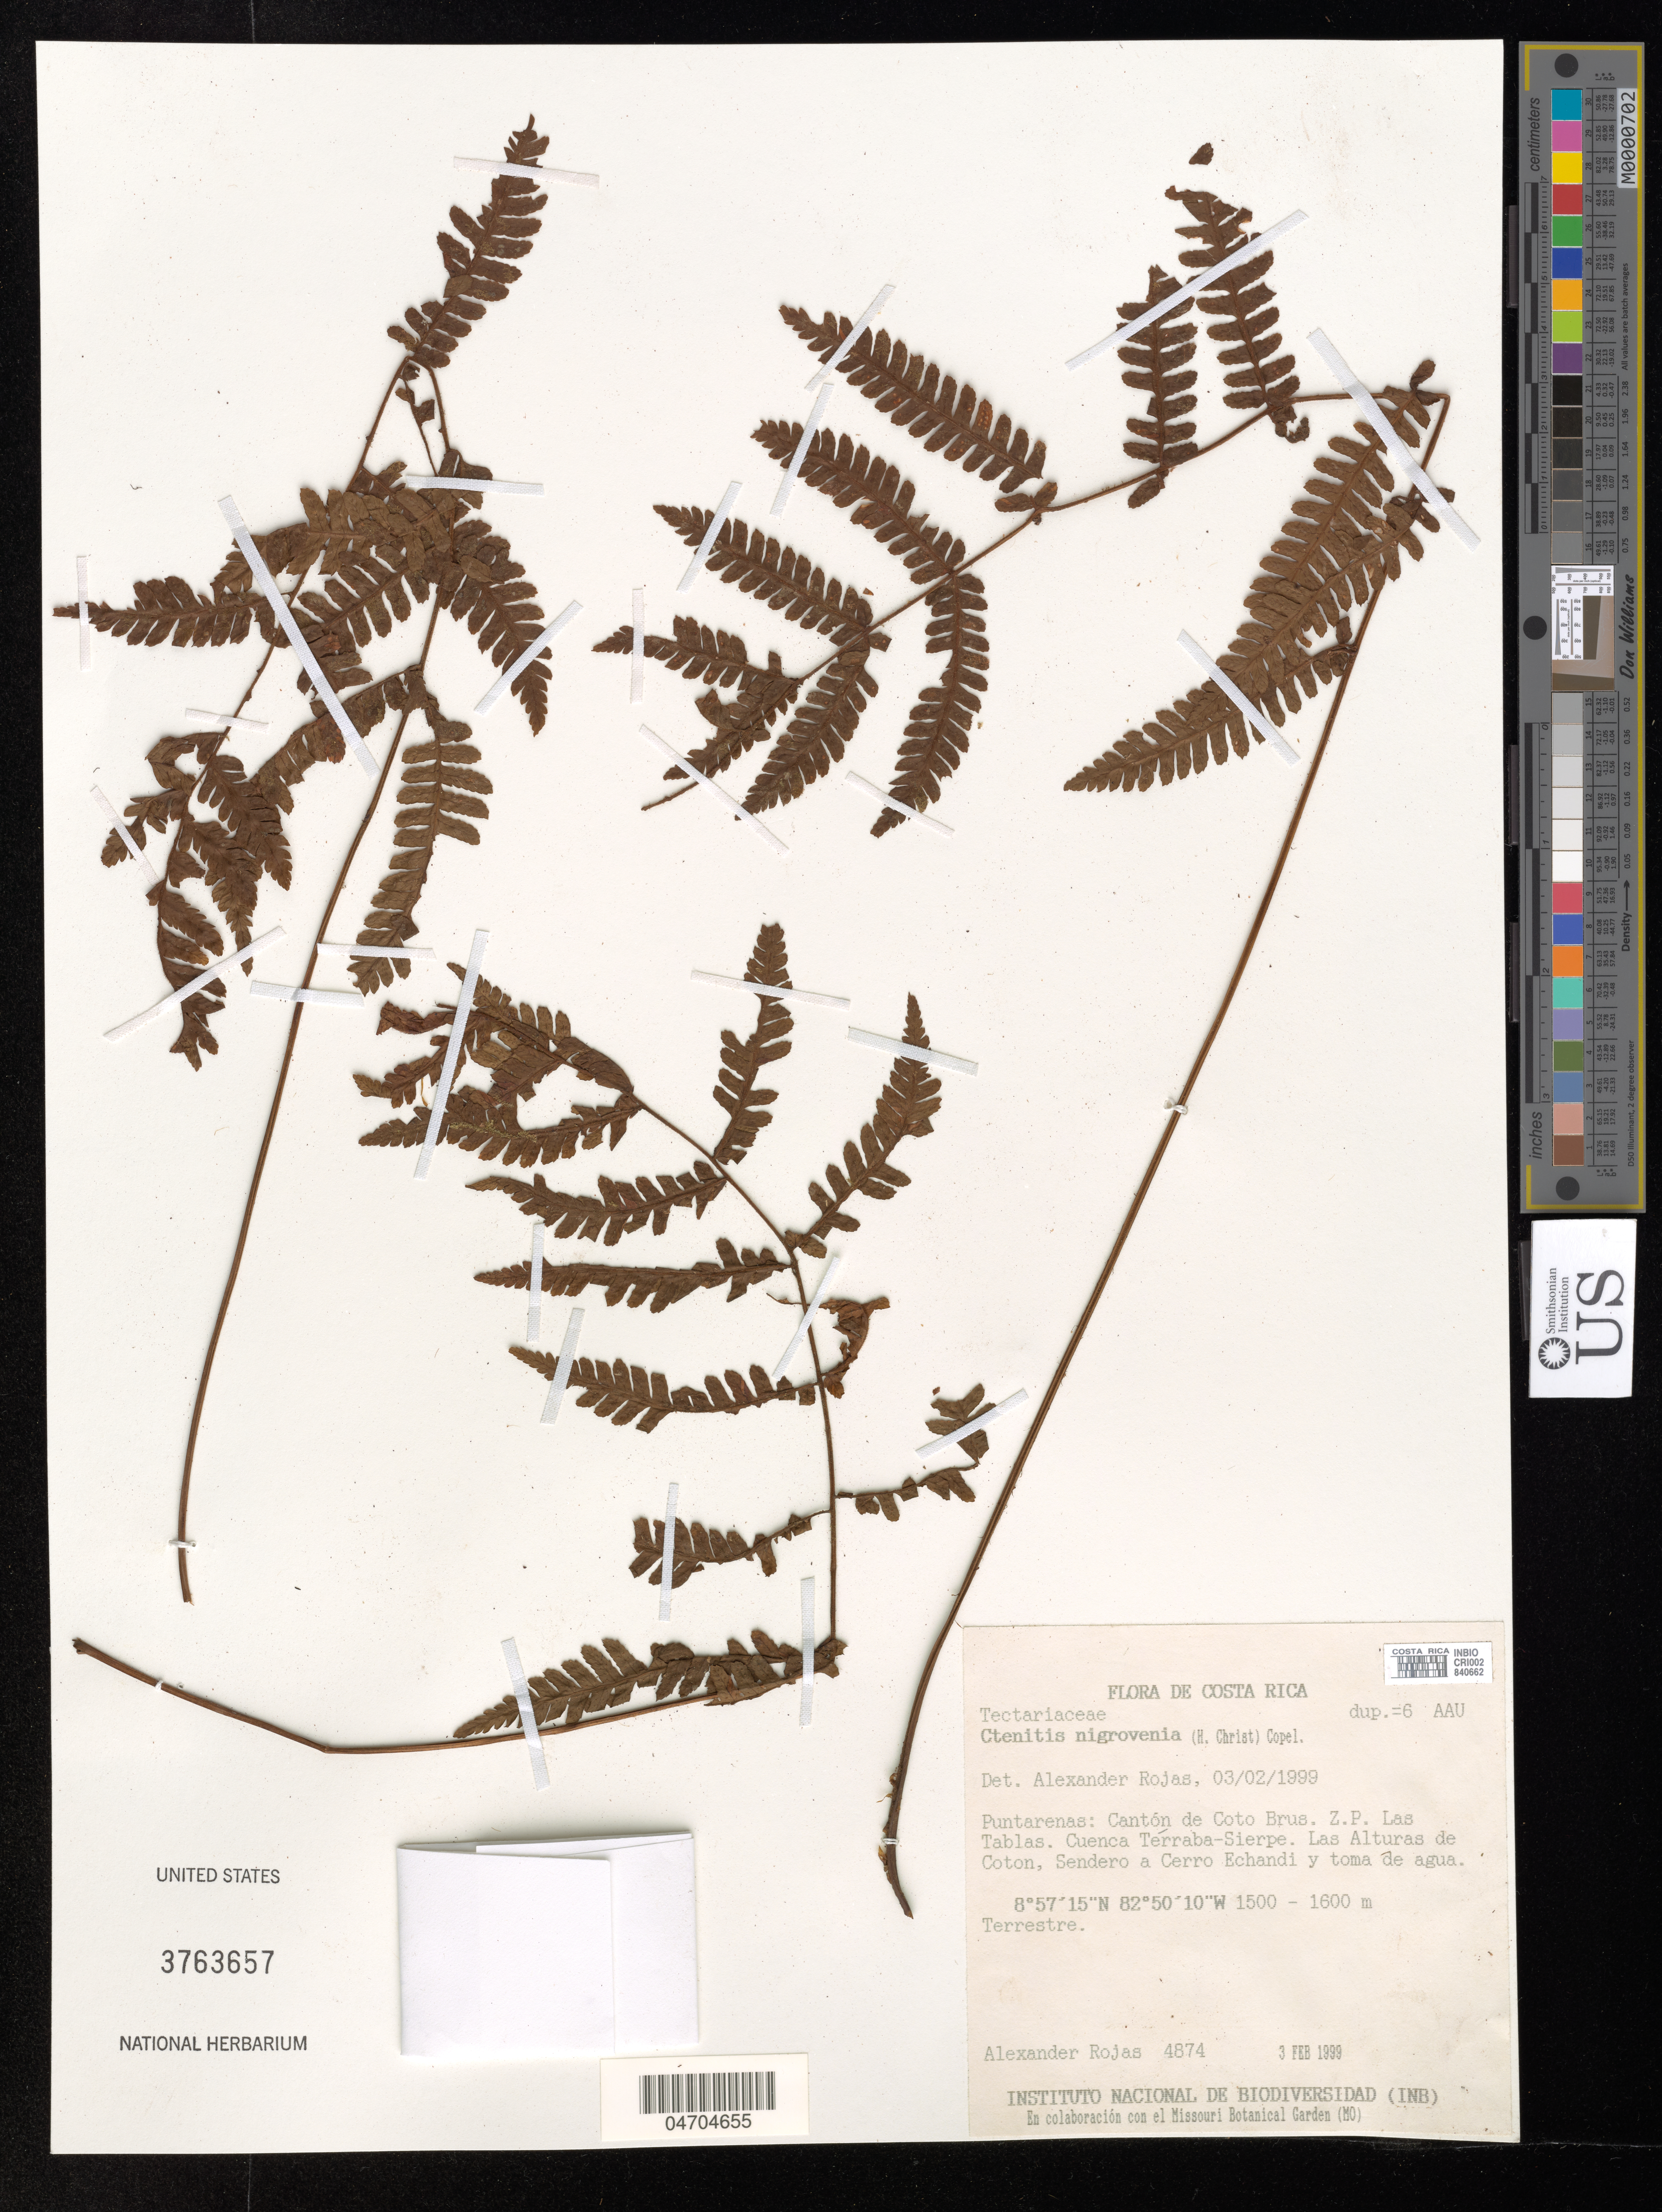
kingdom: Plantae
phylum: Tracheophyta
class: Polypodiopsida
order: Polypodiales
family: Dryopteridaceae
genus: Ctenitis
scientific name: Ctenitis nigrovenia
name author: (Christ) Copel.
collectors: A. Rojas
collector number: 4874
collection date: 1999-02-03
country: Costa Rica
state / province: Puntarenas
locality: Cantón de Coto Brus. Z. P. Las Tablas. Cuenca Térraba-Sierpe. Las Alturas de Coton, Sendero a Cerro Echandi y toma de agua.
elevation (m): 1500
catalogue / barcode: US 3763657